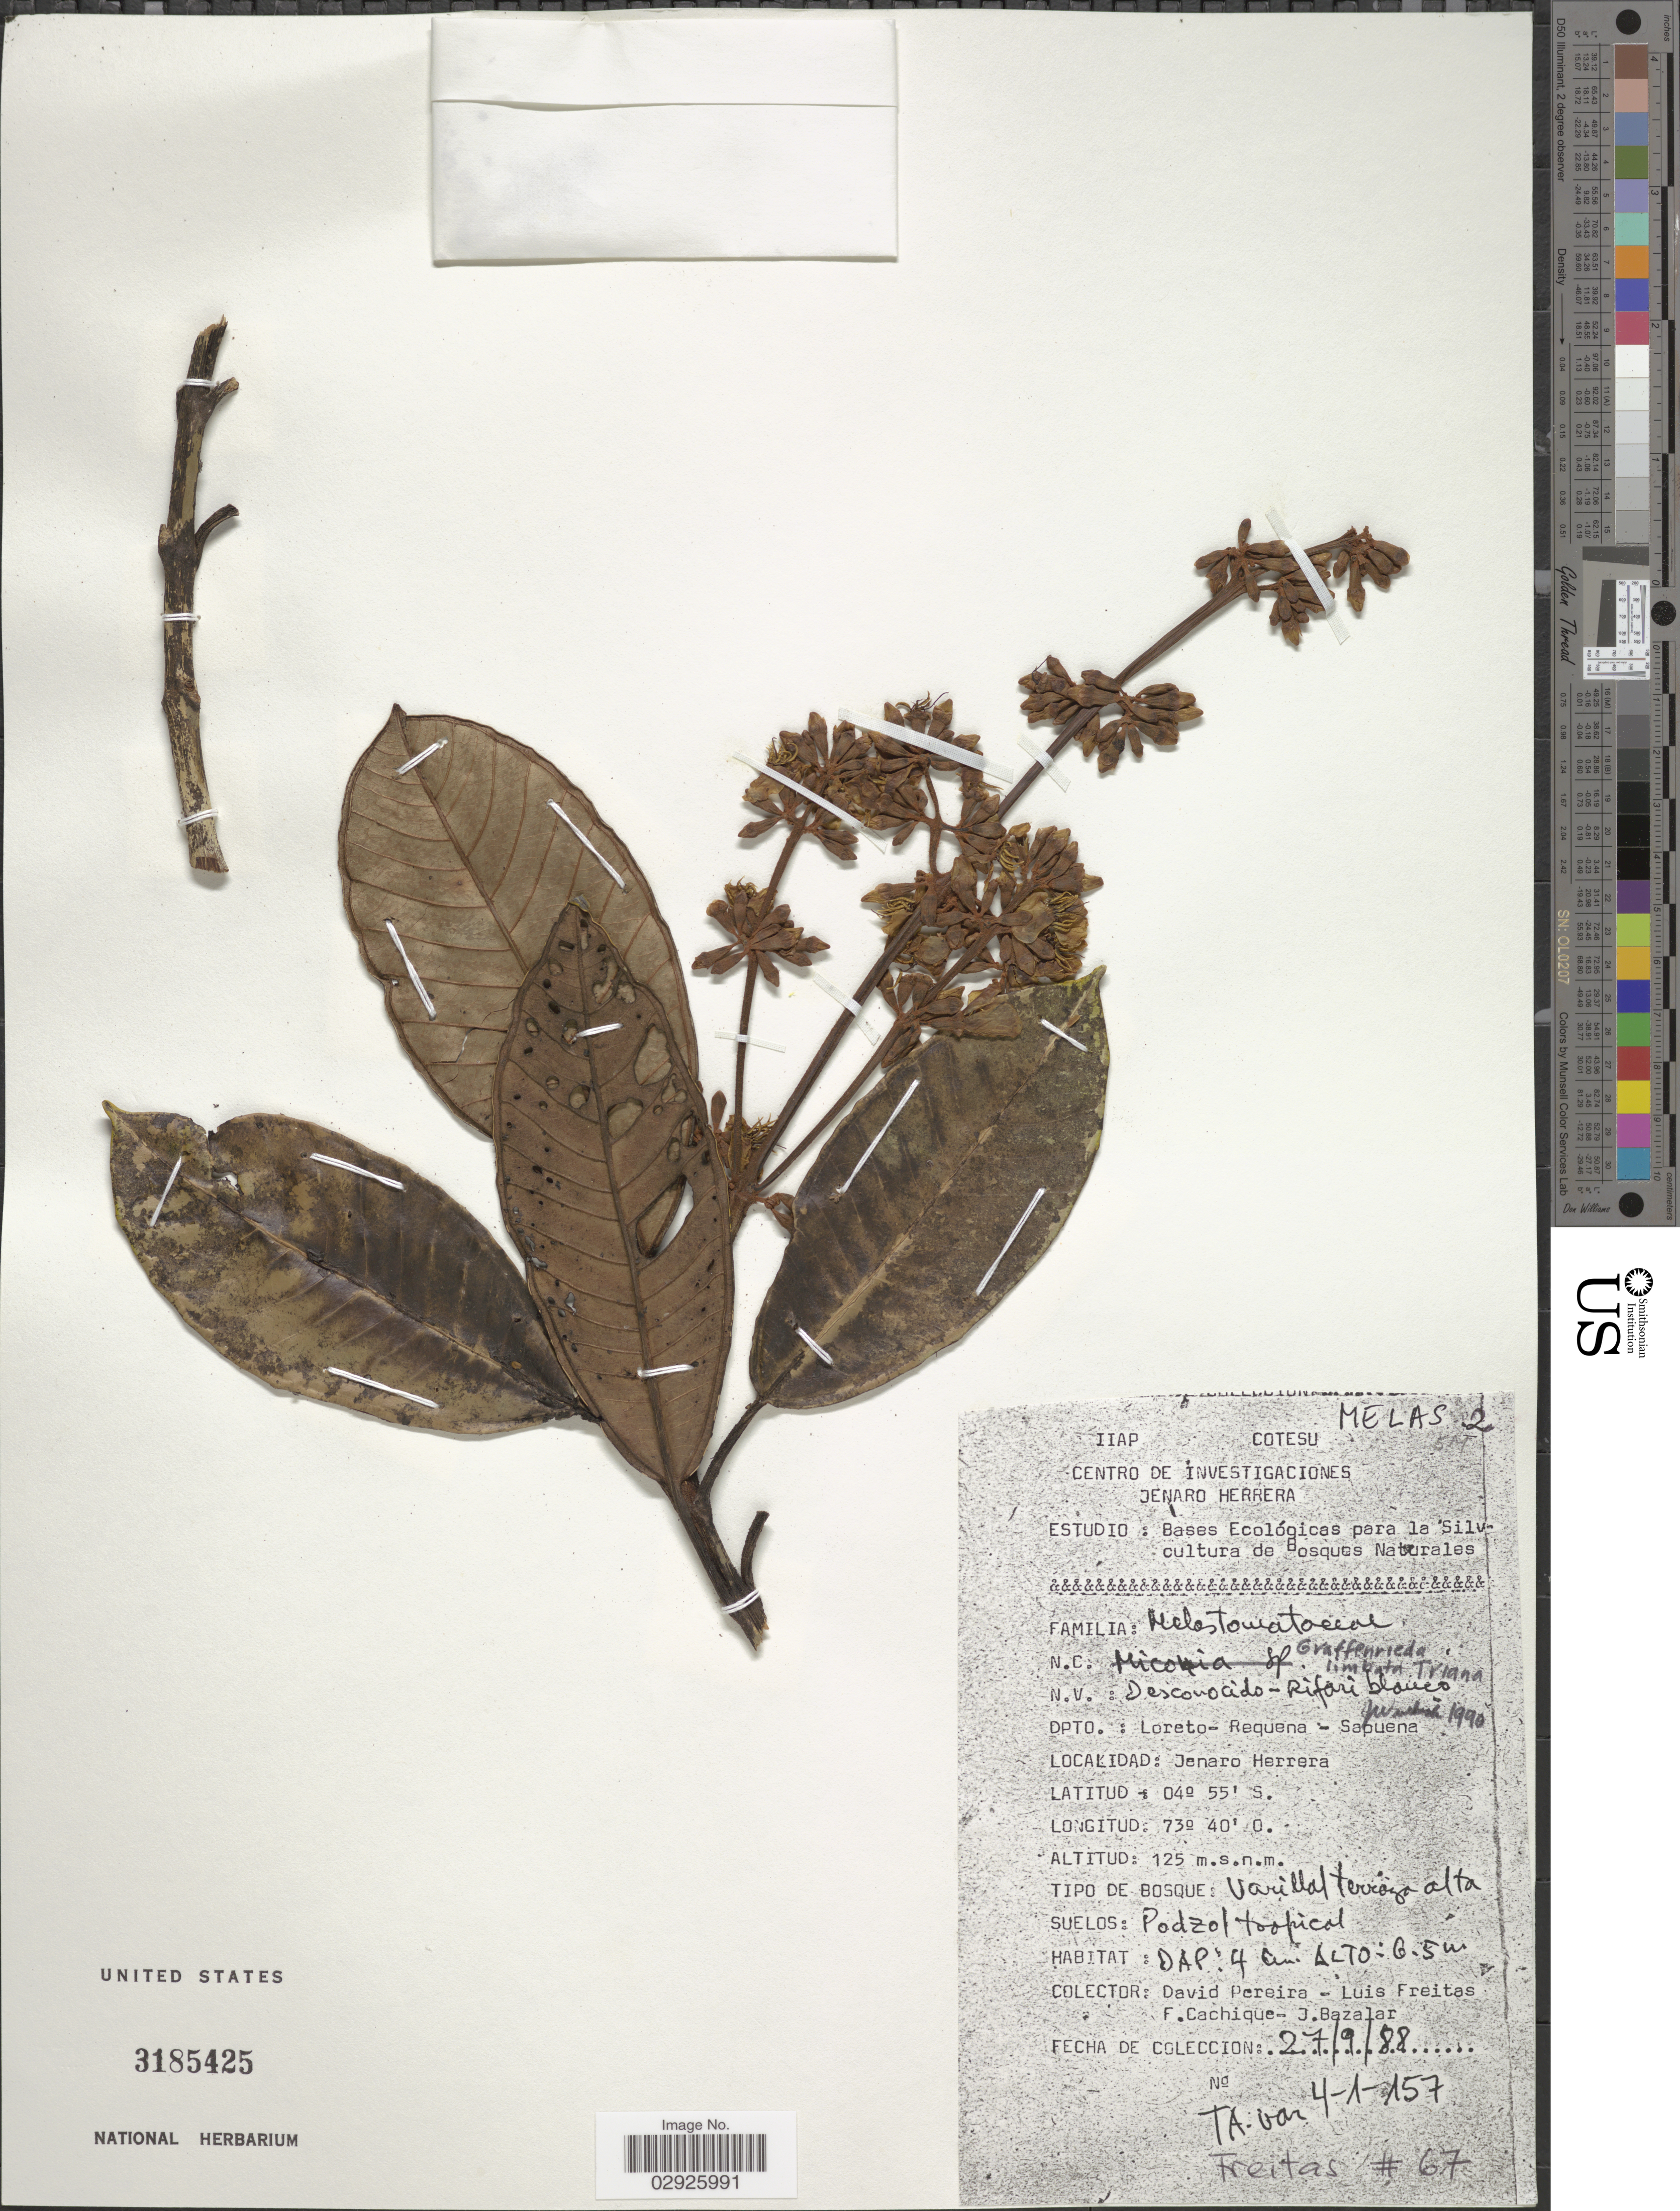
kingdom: Plantae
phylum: Tracheophyta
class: Magnoliopsida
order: Myrtales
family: Melastomataceae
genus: Graffenrieda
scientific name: Graffenrieda limbata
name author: Triana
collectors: D. Pereira, L. Freitas, F. Cachique & J. Bazalar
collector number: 67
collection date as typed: Transcribed d/m/y: 27/9/88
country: Peru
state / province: Loreto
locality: Dpto.: Loreto-Requena-Sapuena. Jenaro Herrera.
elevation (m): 125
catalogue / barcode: US 3185425